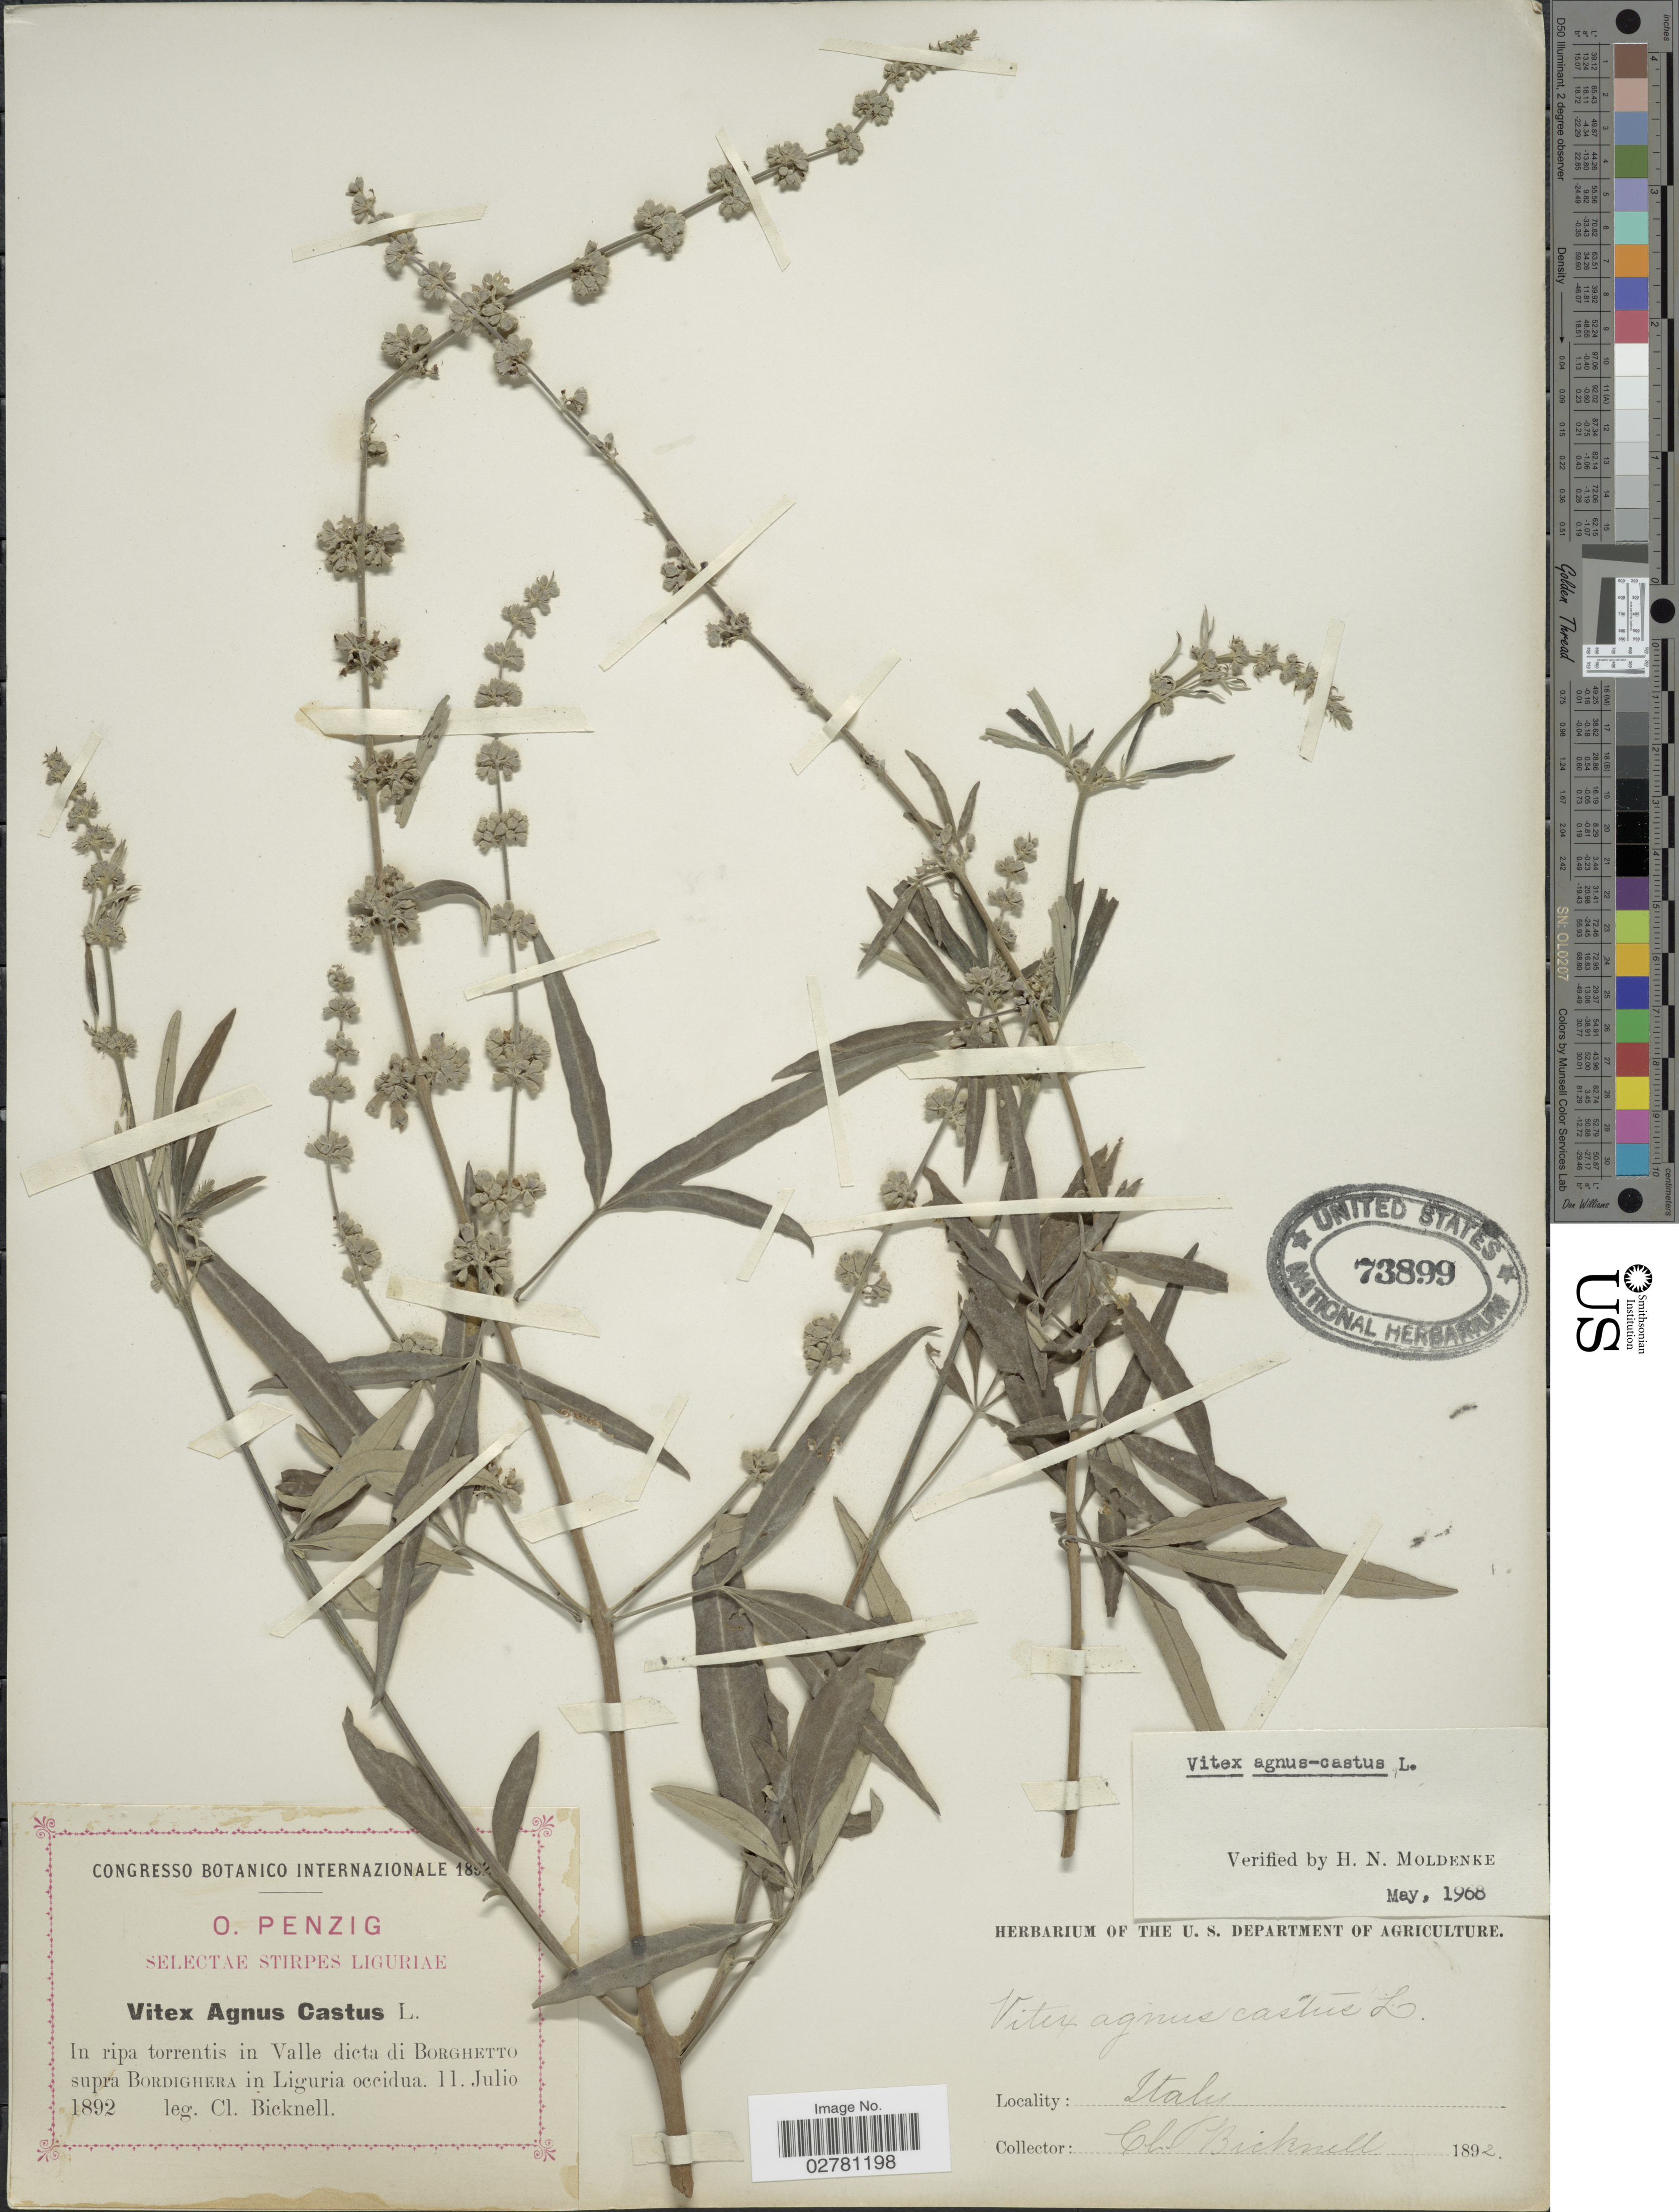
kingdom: Plantae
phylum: Tracheophyta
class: Magnoliopsida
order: Lamiales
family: Lamiaceae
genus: Vitex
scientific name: Vitex agnus-castus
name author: L.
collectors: C. Bicknell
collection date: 1892-07-11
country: Italy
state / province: Liguria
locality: In ripa torrentis in Valle dicta di Borghetto supra Bordighera in Liguria occidua.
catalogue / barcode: US 73899